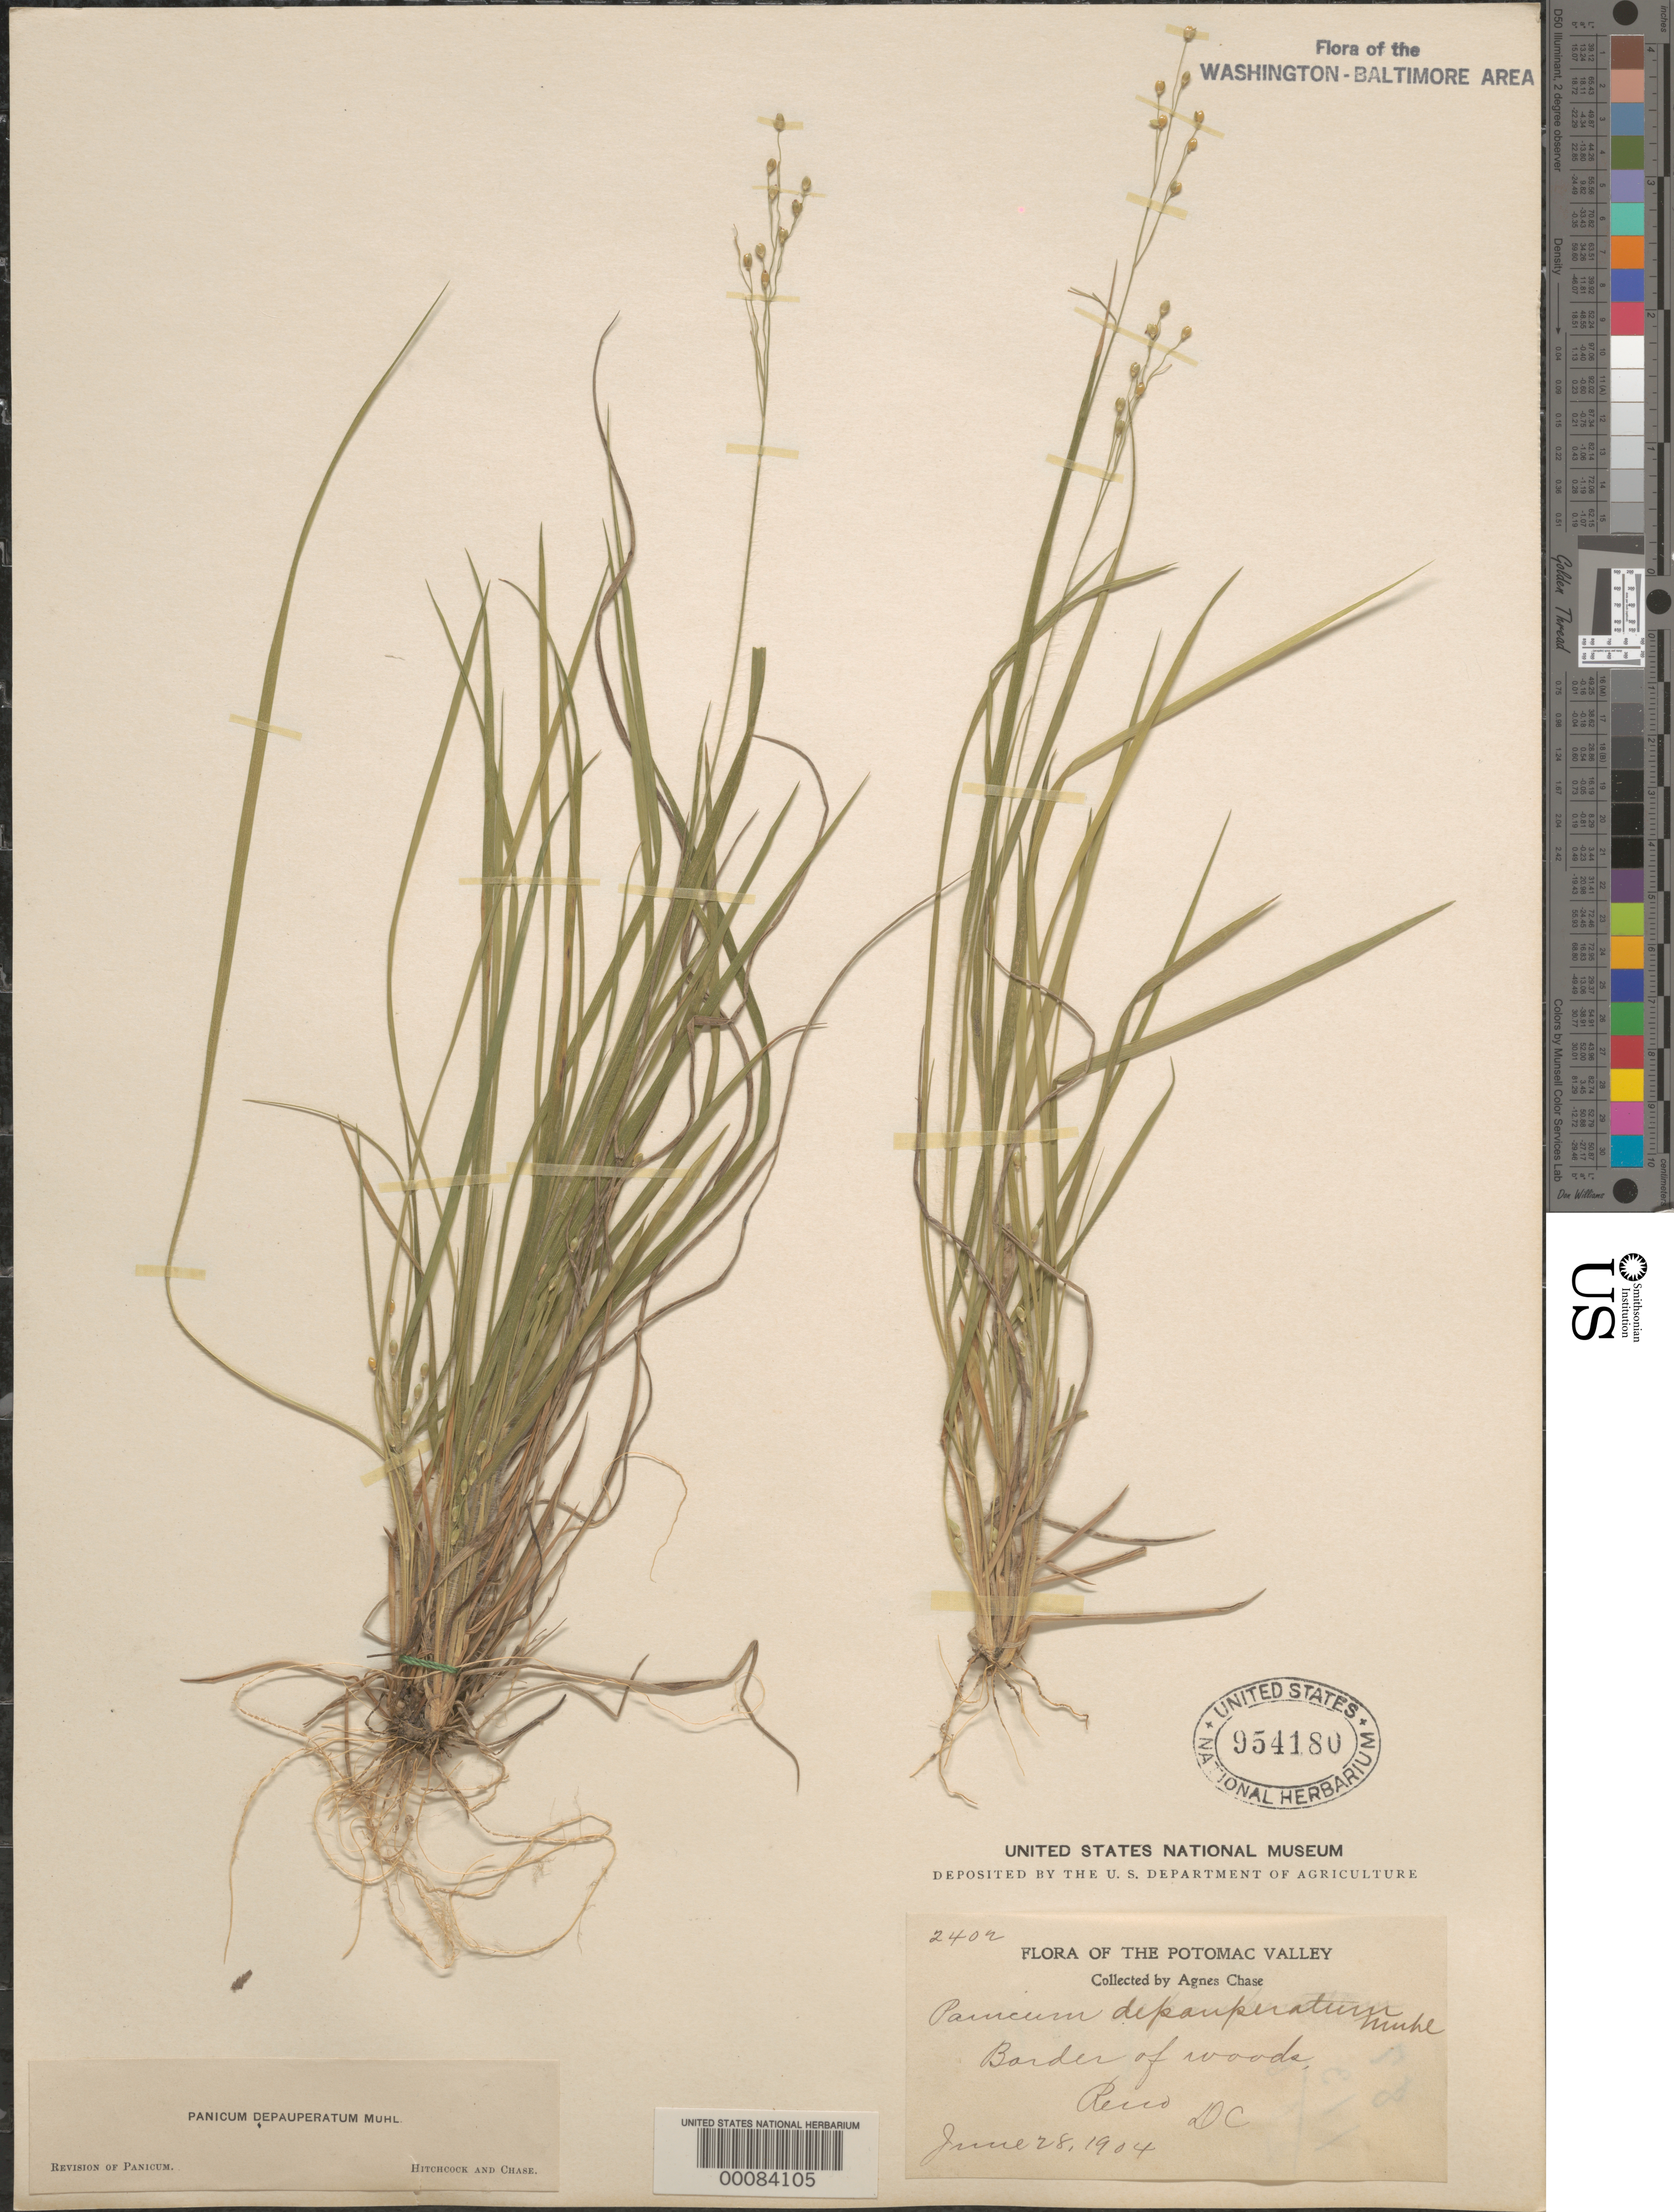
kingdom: Plantae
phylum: Tracheophyta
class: Liliopsida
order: Poales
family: Poaceae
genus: Dichanthelium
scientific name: Dichanthelium depauperatum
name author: (Muhl.) Gould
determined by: Hitchcock, A. S.; Chase, [M.] A.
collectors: A. Chase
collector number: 2402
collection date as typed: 28 Jun 1904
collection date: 1904-06-28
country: United States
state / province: District of Columbia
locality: Reno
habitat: Border of woods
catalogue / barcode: US 954180